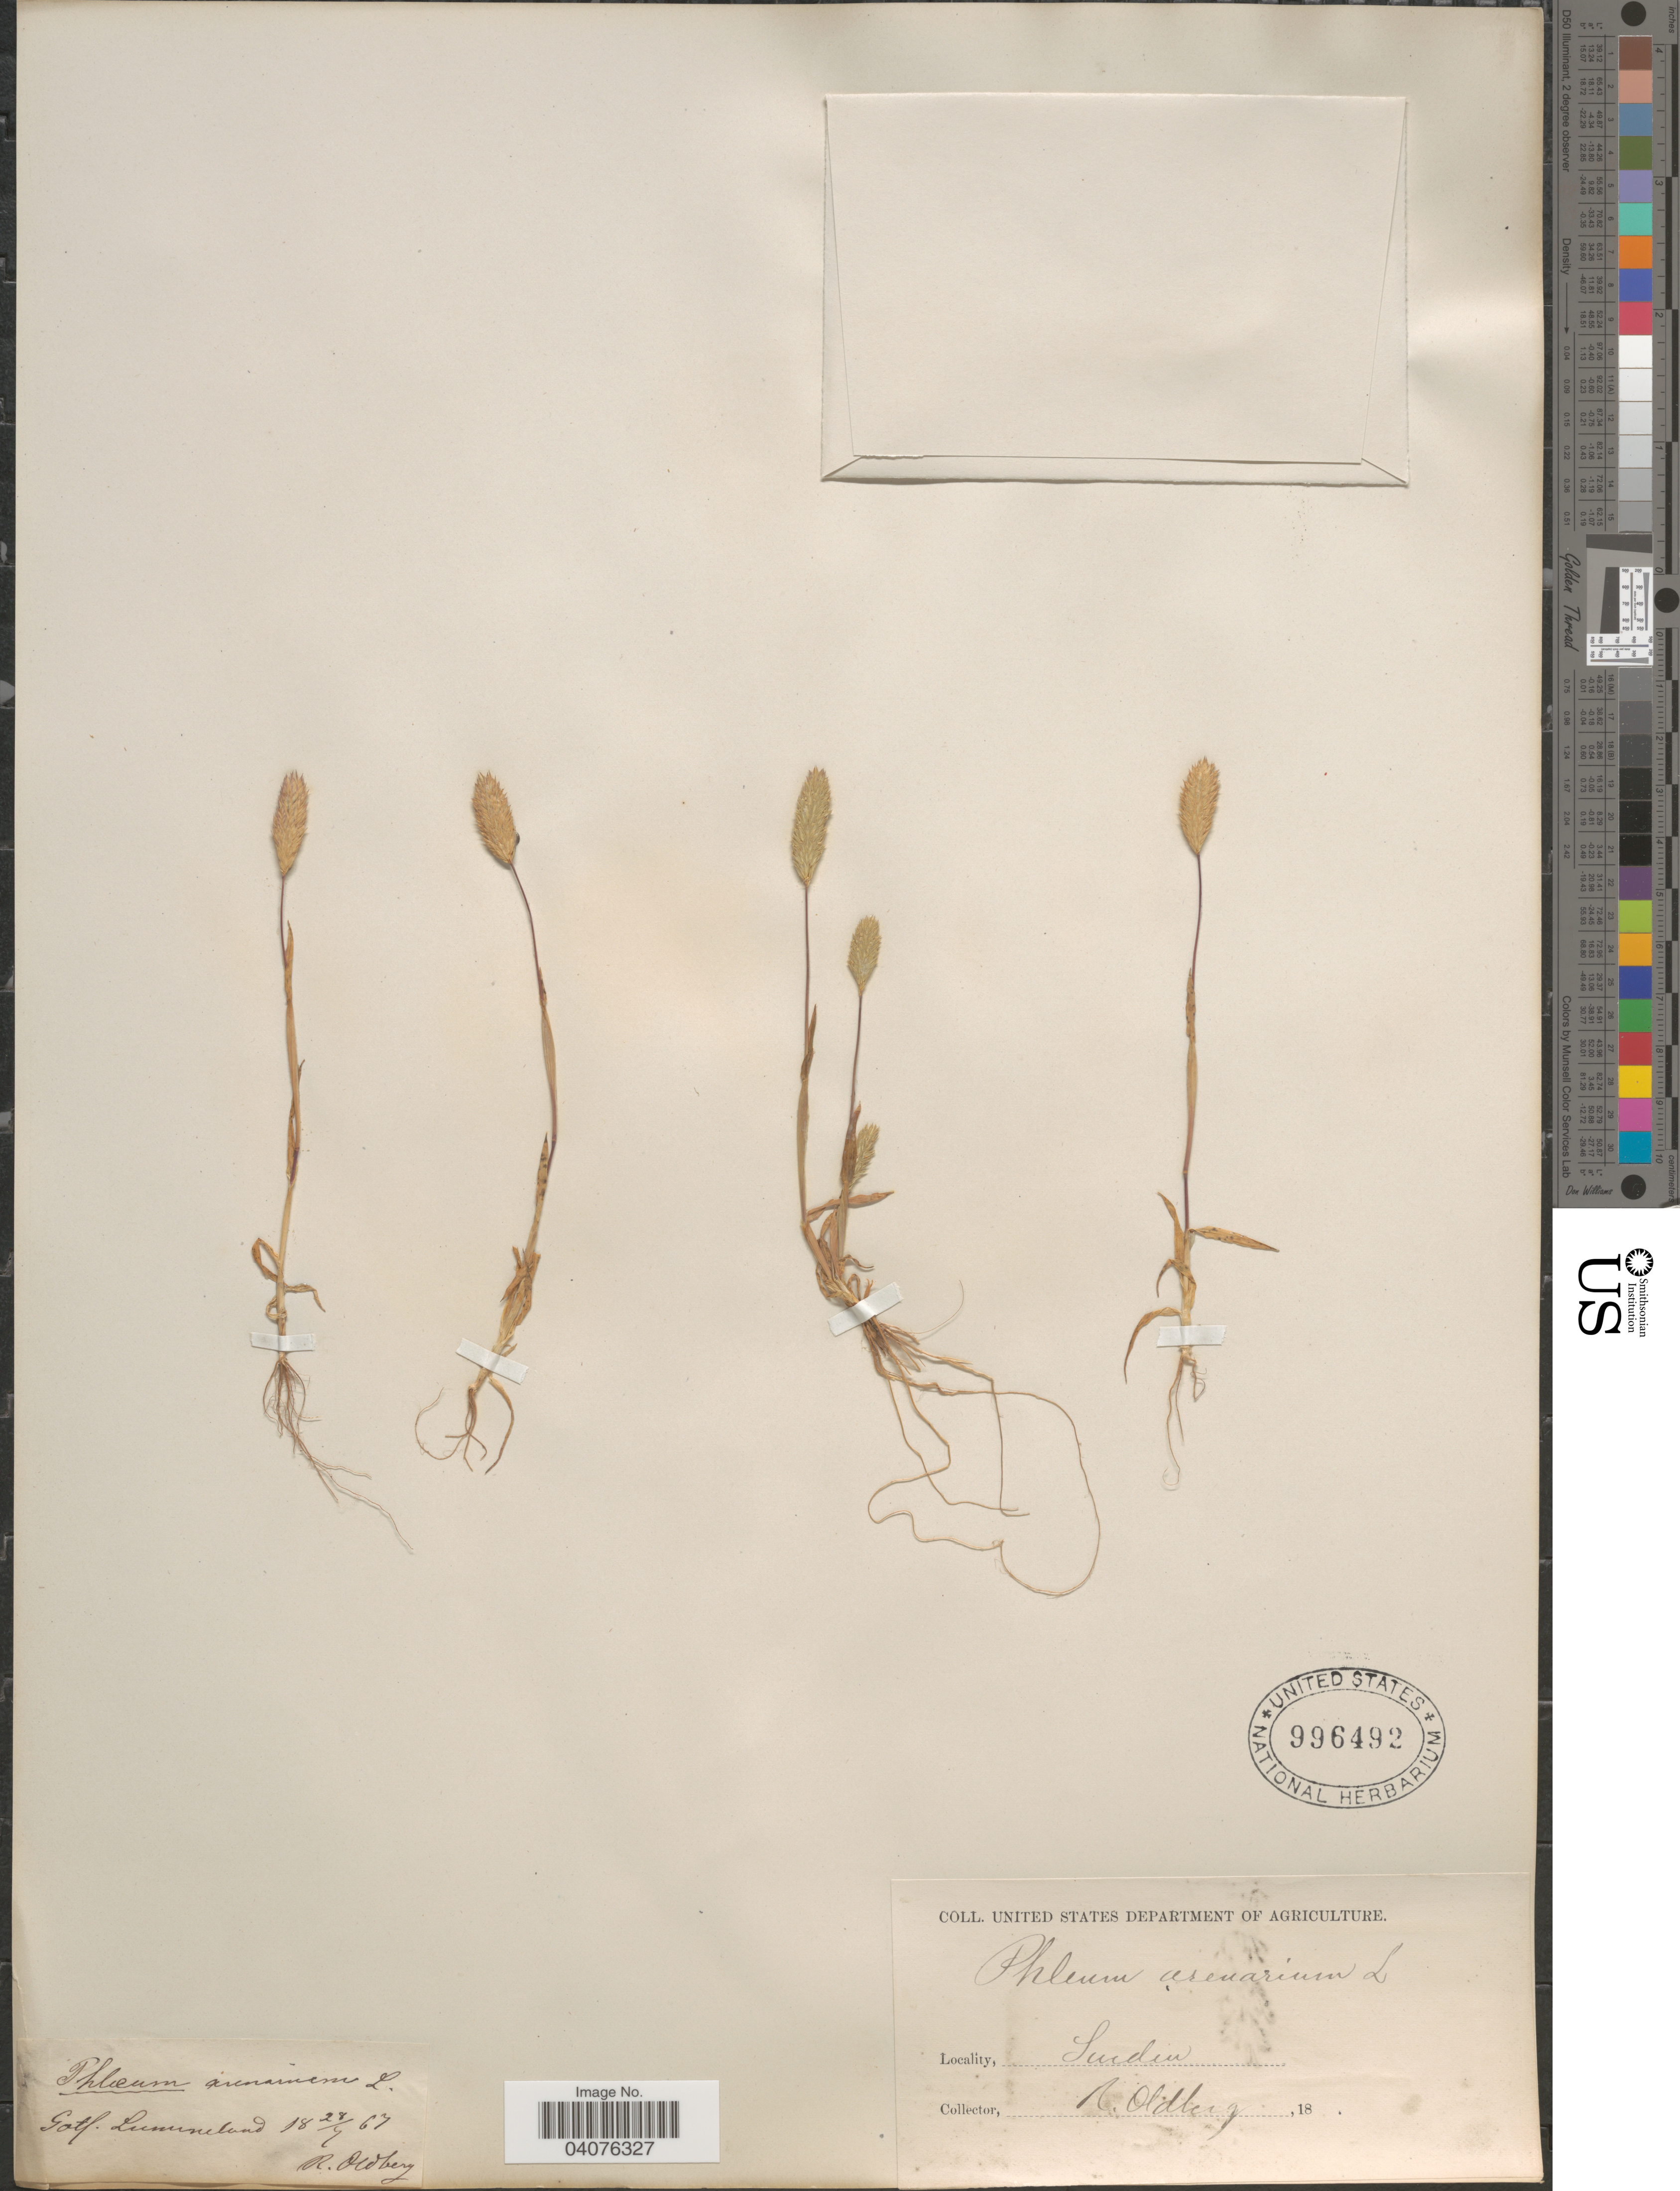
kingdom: Plantae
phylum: Tracheophyta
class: Liliopsida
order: Poales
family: Poaceae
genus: Phleum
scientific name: Phleum arenarium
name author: L.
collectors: R. Oldberg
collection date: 1867-07-28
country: Sweden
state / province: Gotland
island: Gotland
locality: Gotl. Lummelund.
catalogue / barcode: US 996492